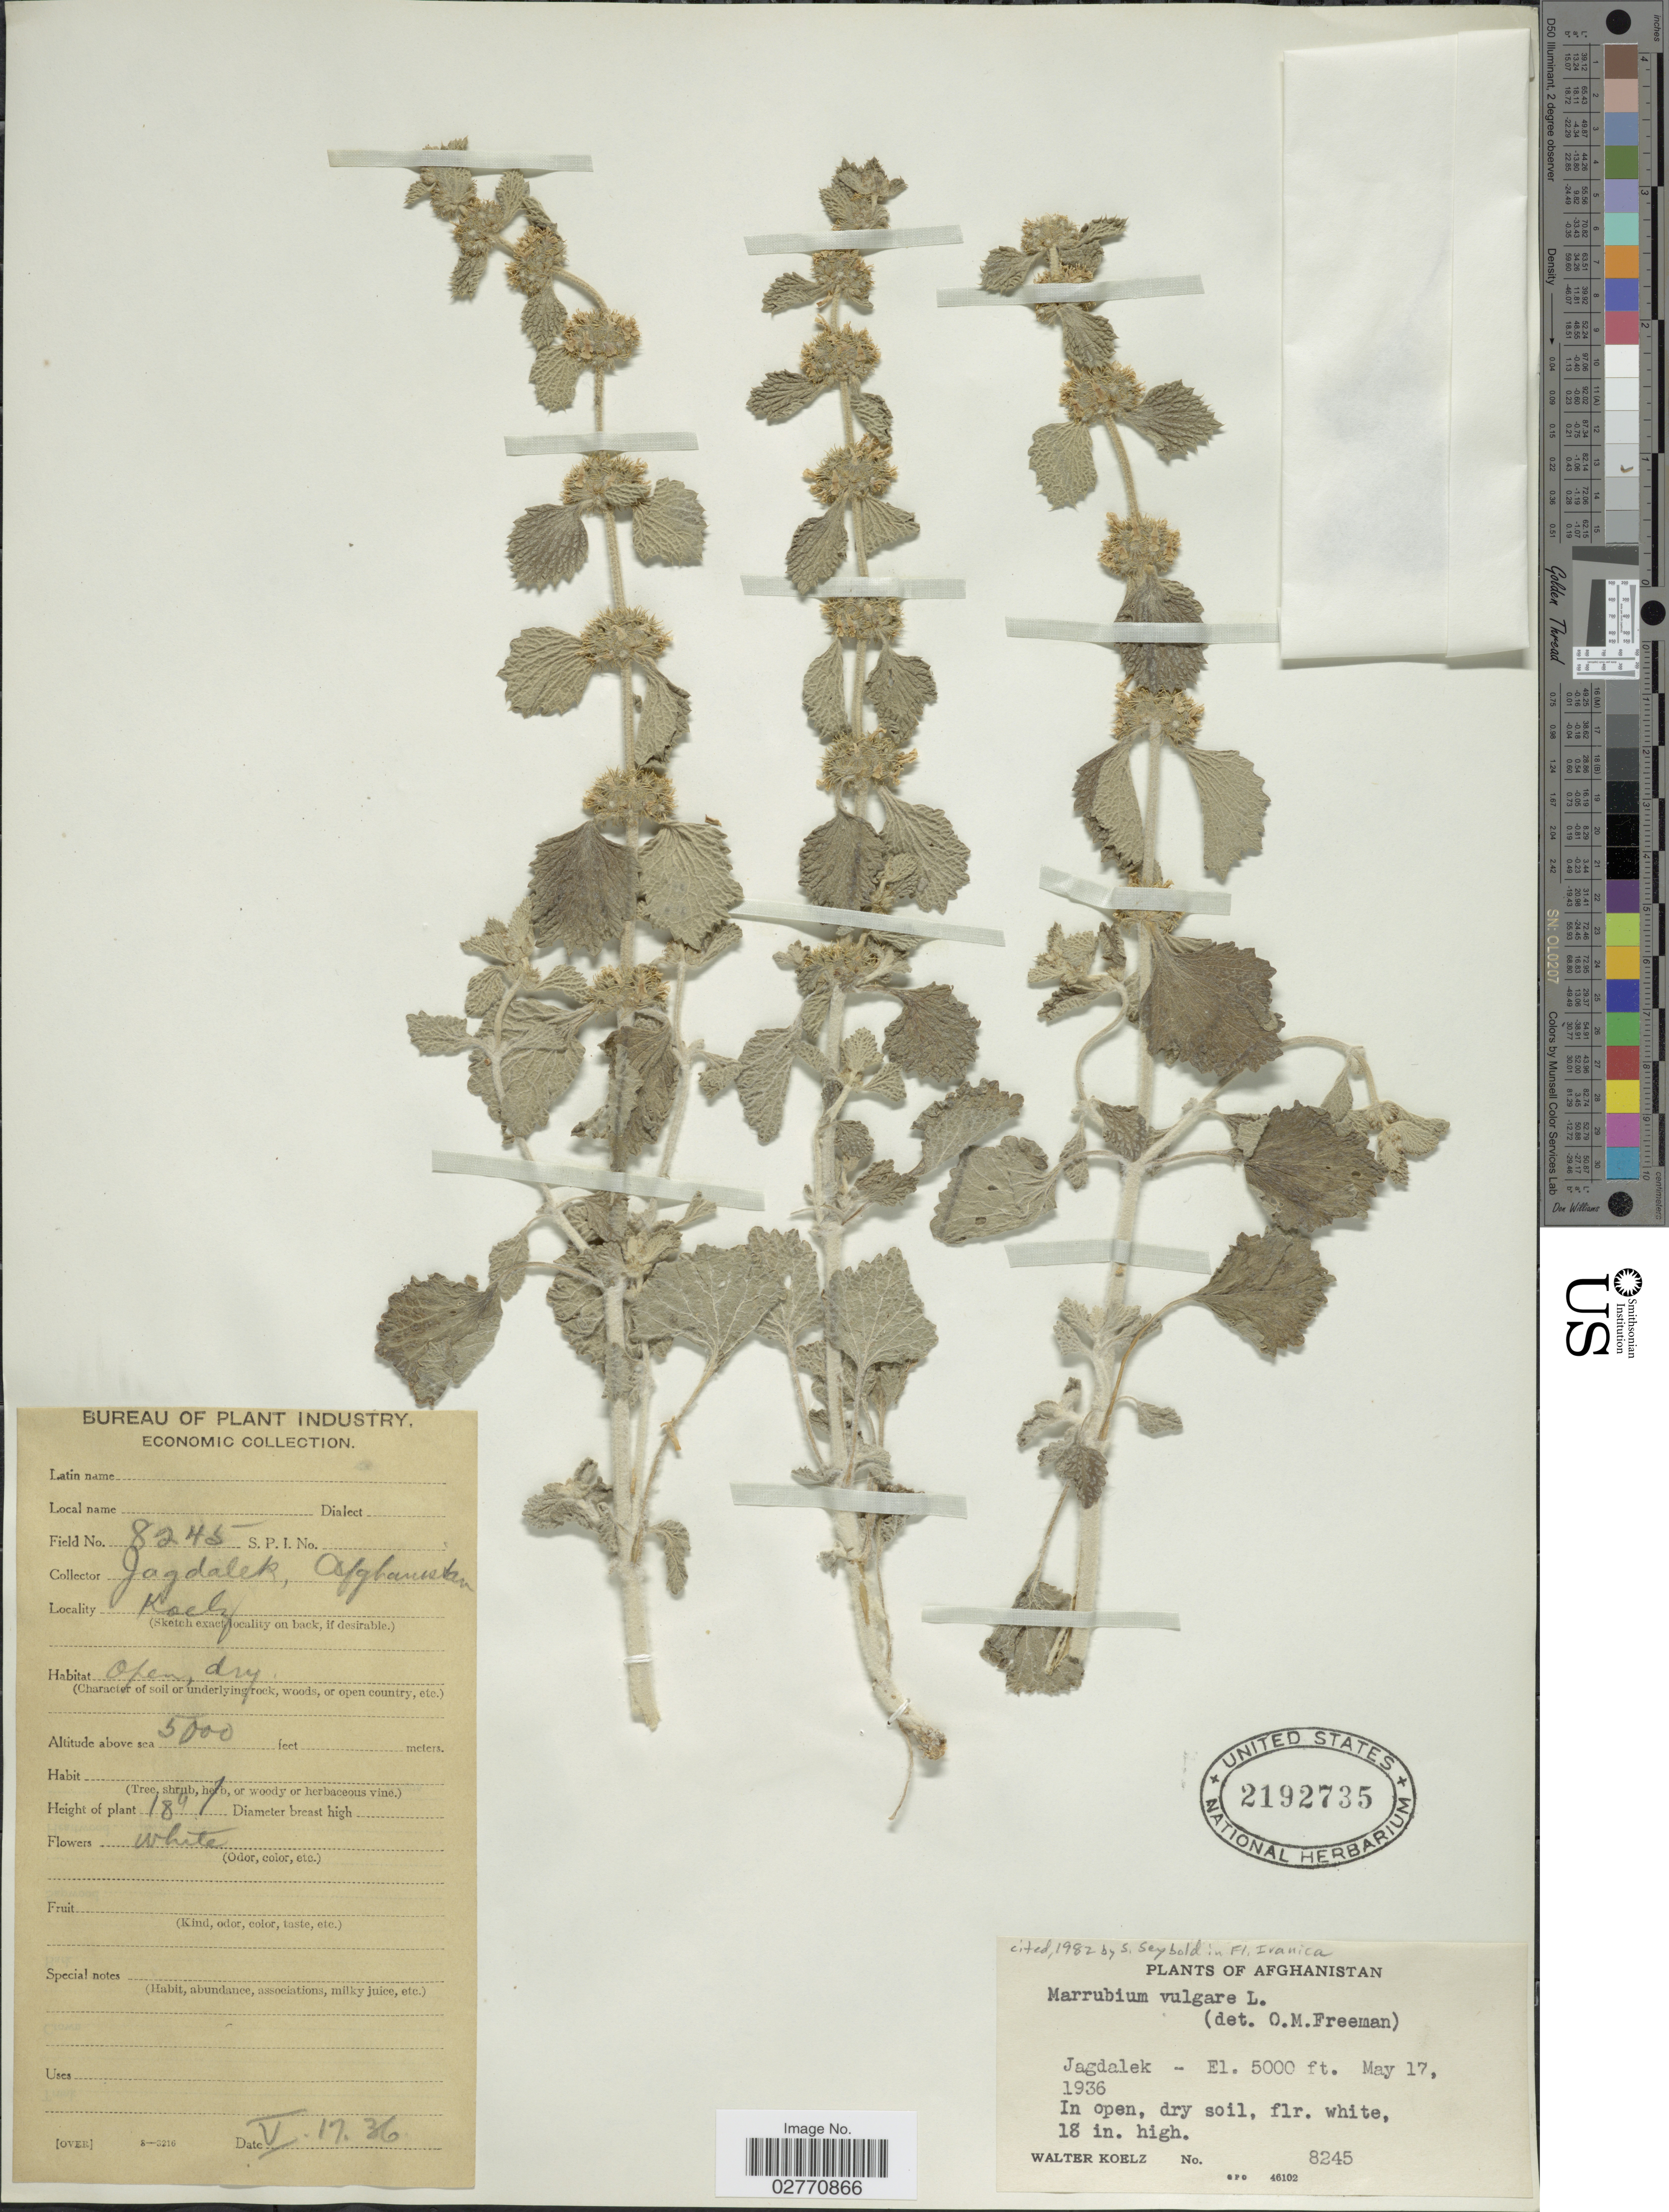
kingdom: Plantae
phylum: Tracheophyta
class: Magnoliopsida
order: Lamiales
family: Lamiaceae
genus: Marrubium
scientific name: Marrubium vulgare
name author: L.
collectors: W. N. Koelz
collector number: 8245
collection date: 1936-05-17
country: Afghanistan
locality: Jagdalek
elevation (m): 1524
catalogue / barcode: US 2192735